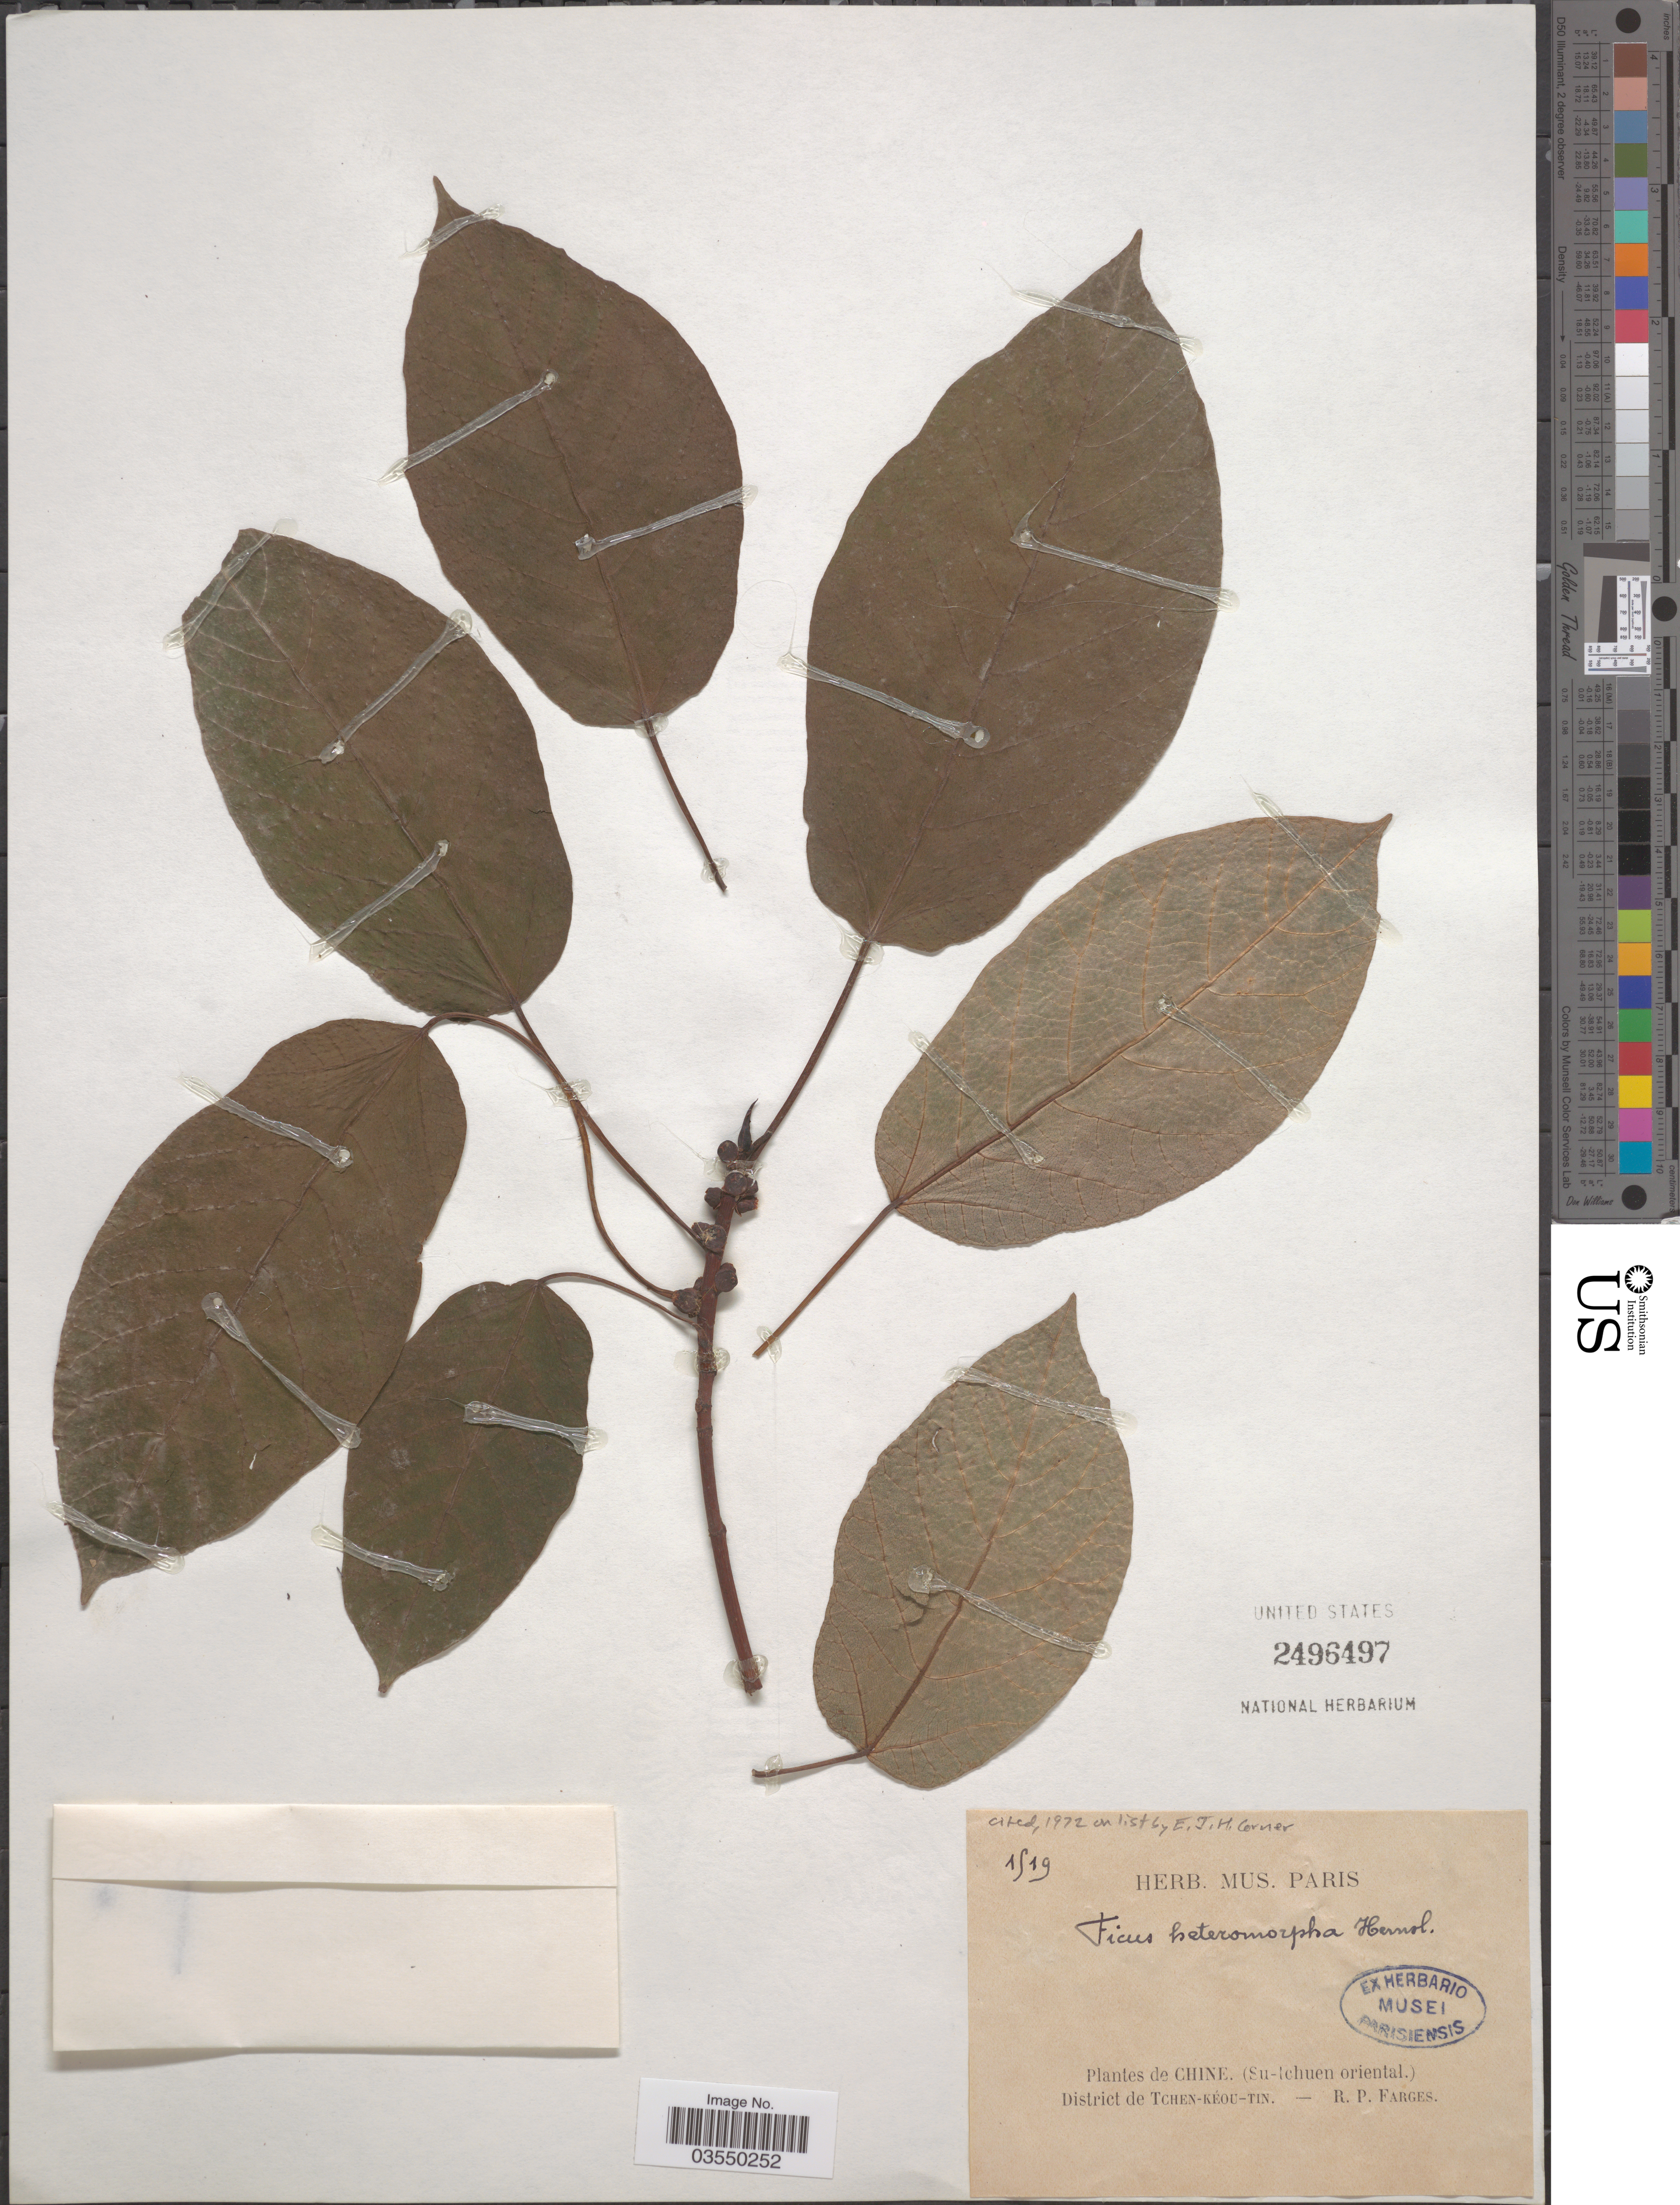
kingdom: Plantae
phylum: Tracheophyta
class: Magnoliopsida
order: Rosales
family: Moraceae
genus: Ficus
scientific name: Ficus heteromorpha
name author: Hemsl.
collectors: R. Farges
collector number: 1519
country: China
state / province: Sichuan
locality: Su-tchuen oriental. District de Tchen-Kéou-Tin.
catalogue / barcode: US 2496497